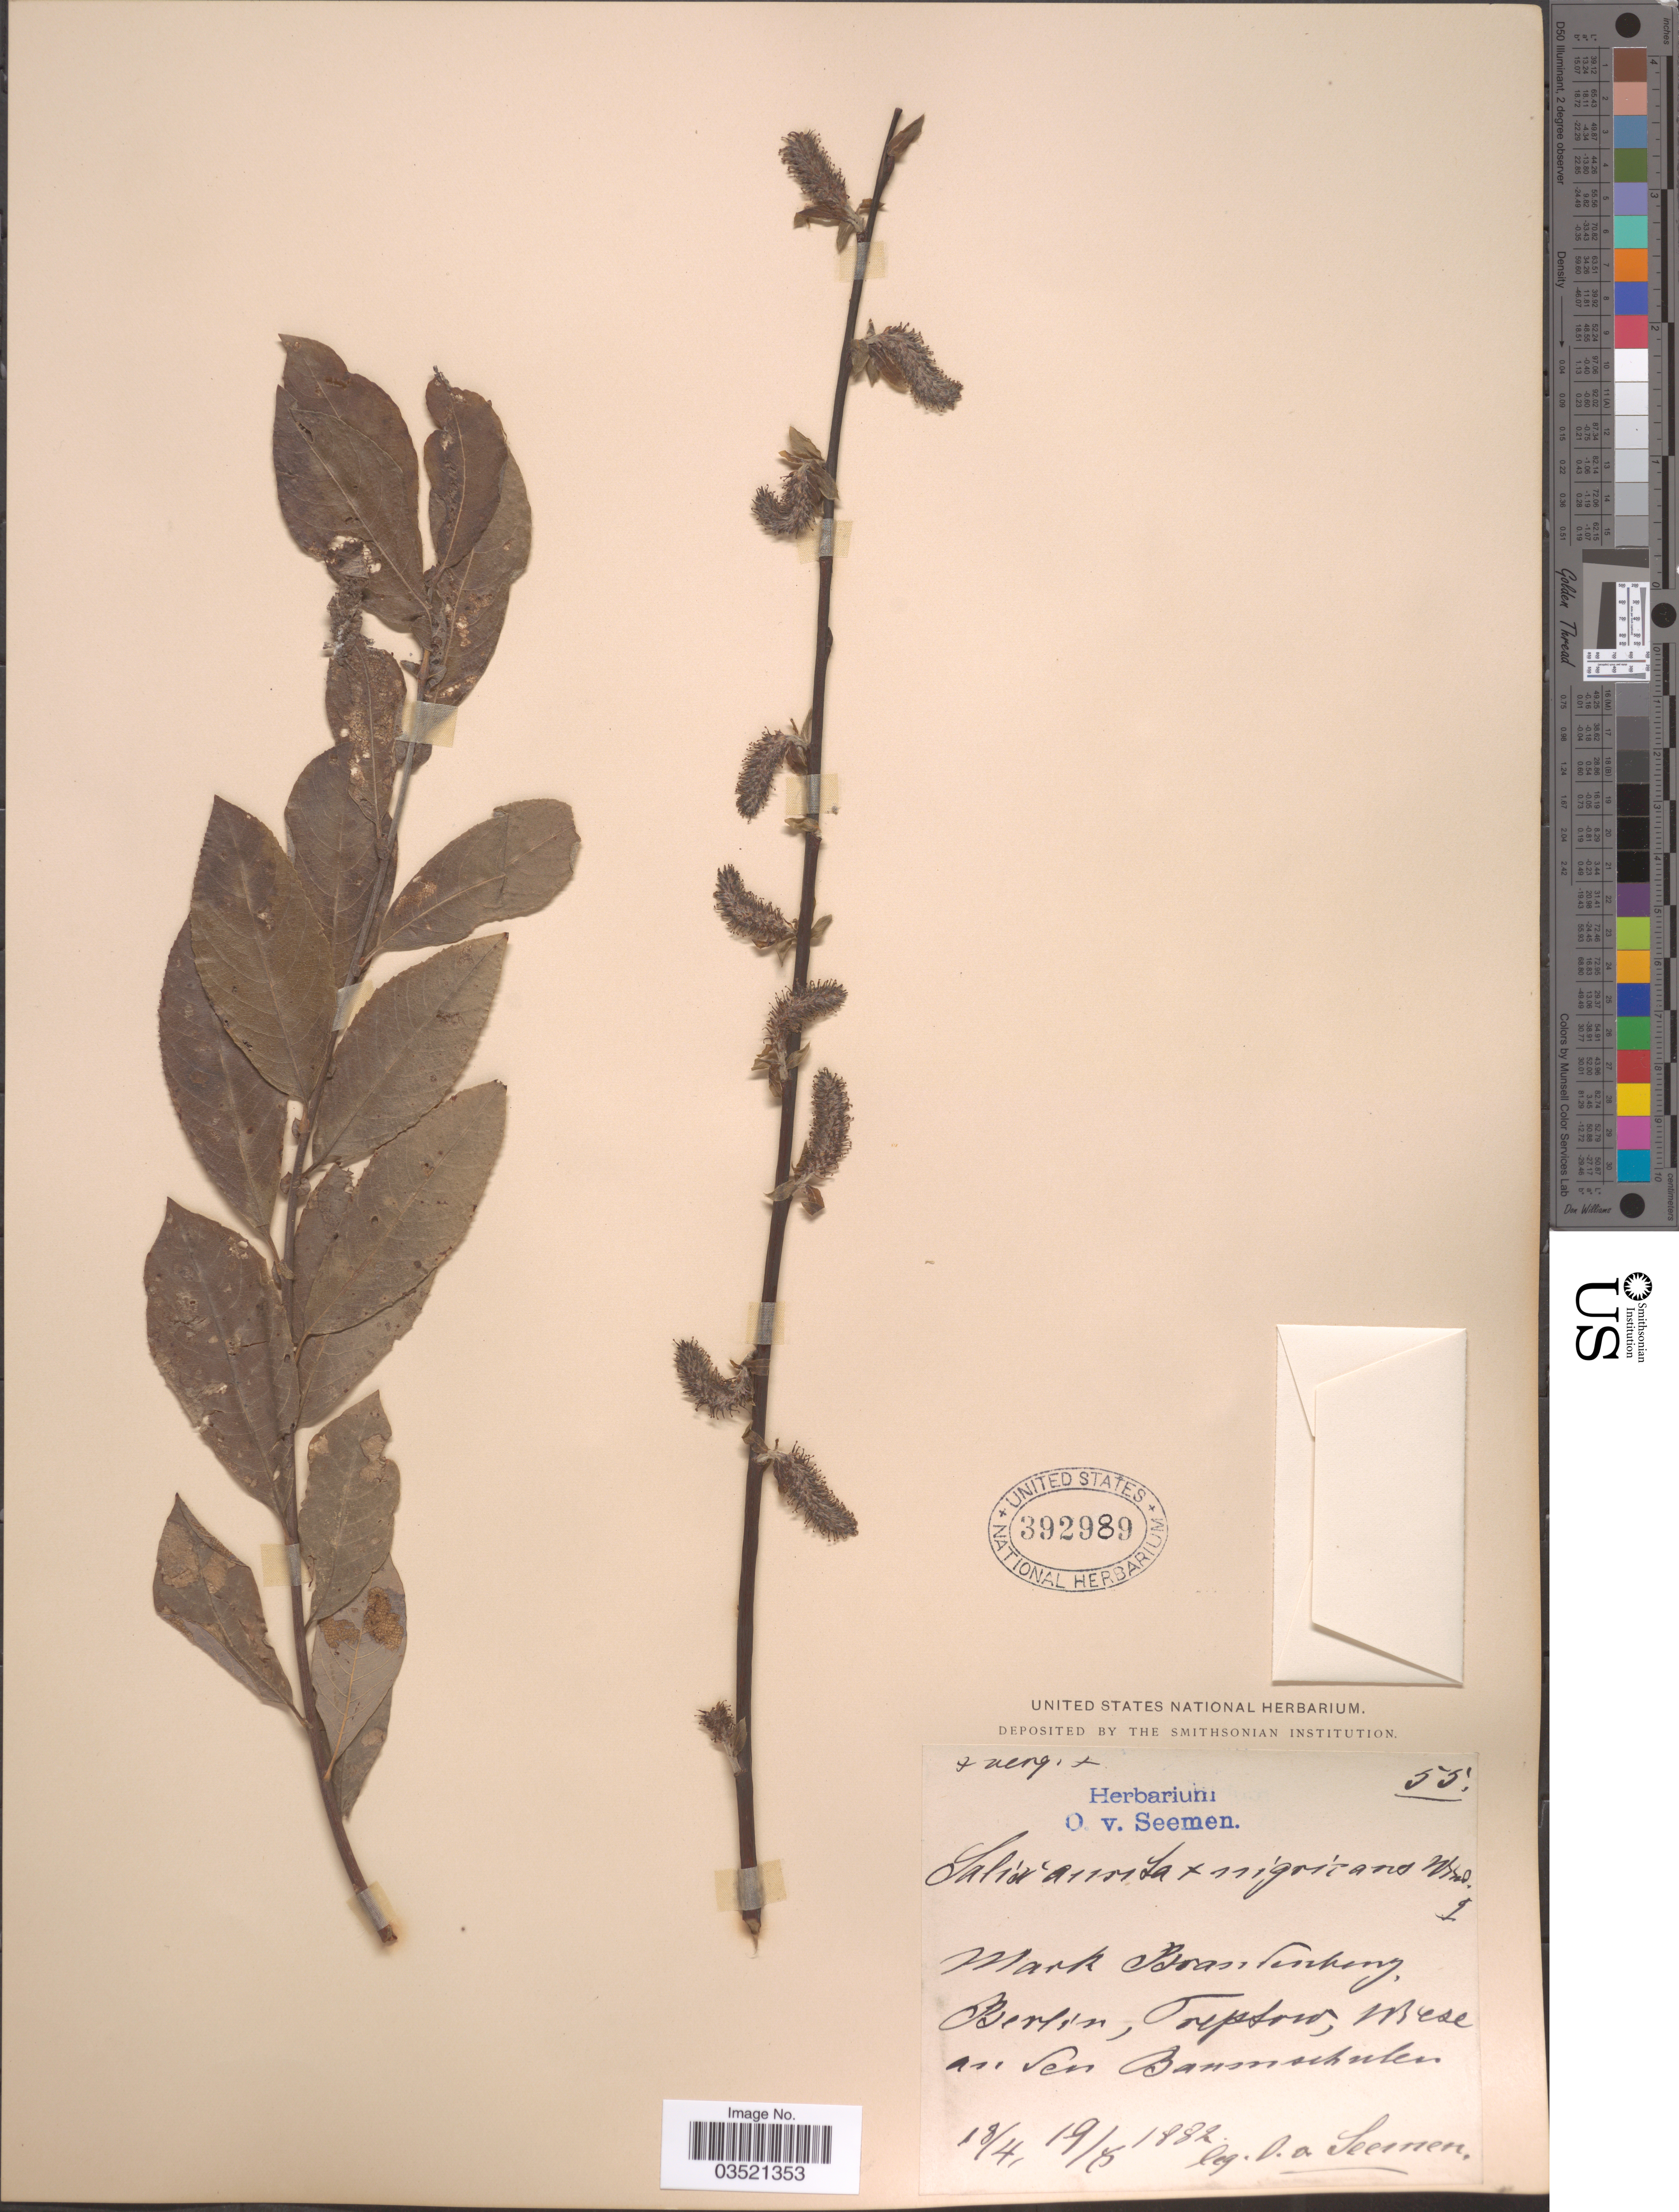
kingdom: Plantae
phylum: Tracheophyta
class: Magnoliopsida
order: Malpighiales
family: Salicaceae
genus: Salix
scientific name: Salix aurita x S. nigricans Sm.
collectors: K. O. von Seemen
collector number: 55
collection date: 1882-04-18/1882-05-19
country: Germany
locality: Mark Brandenburg, Berlin, Treptow, Wiese an den Baumschuler.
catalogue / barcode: US 392989